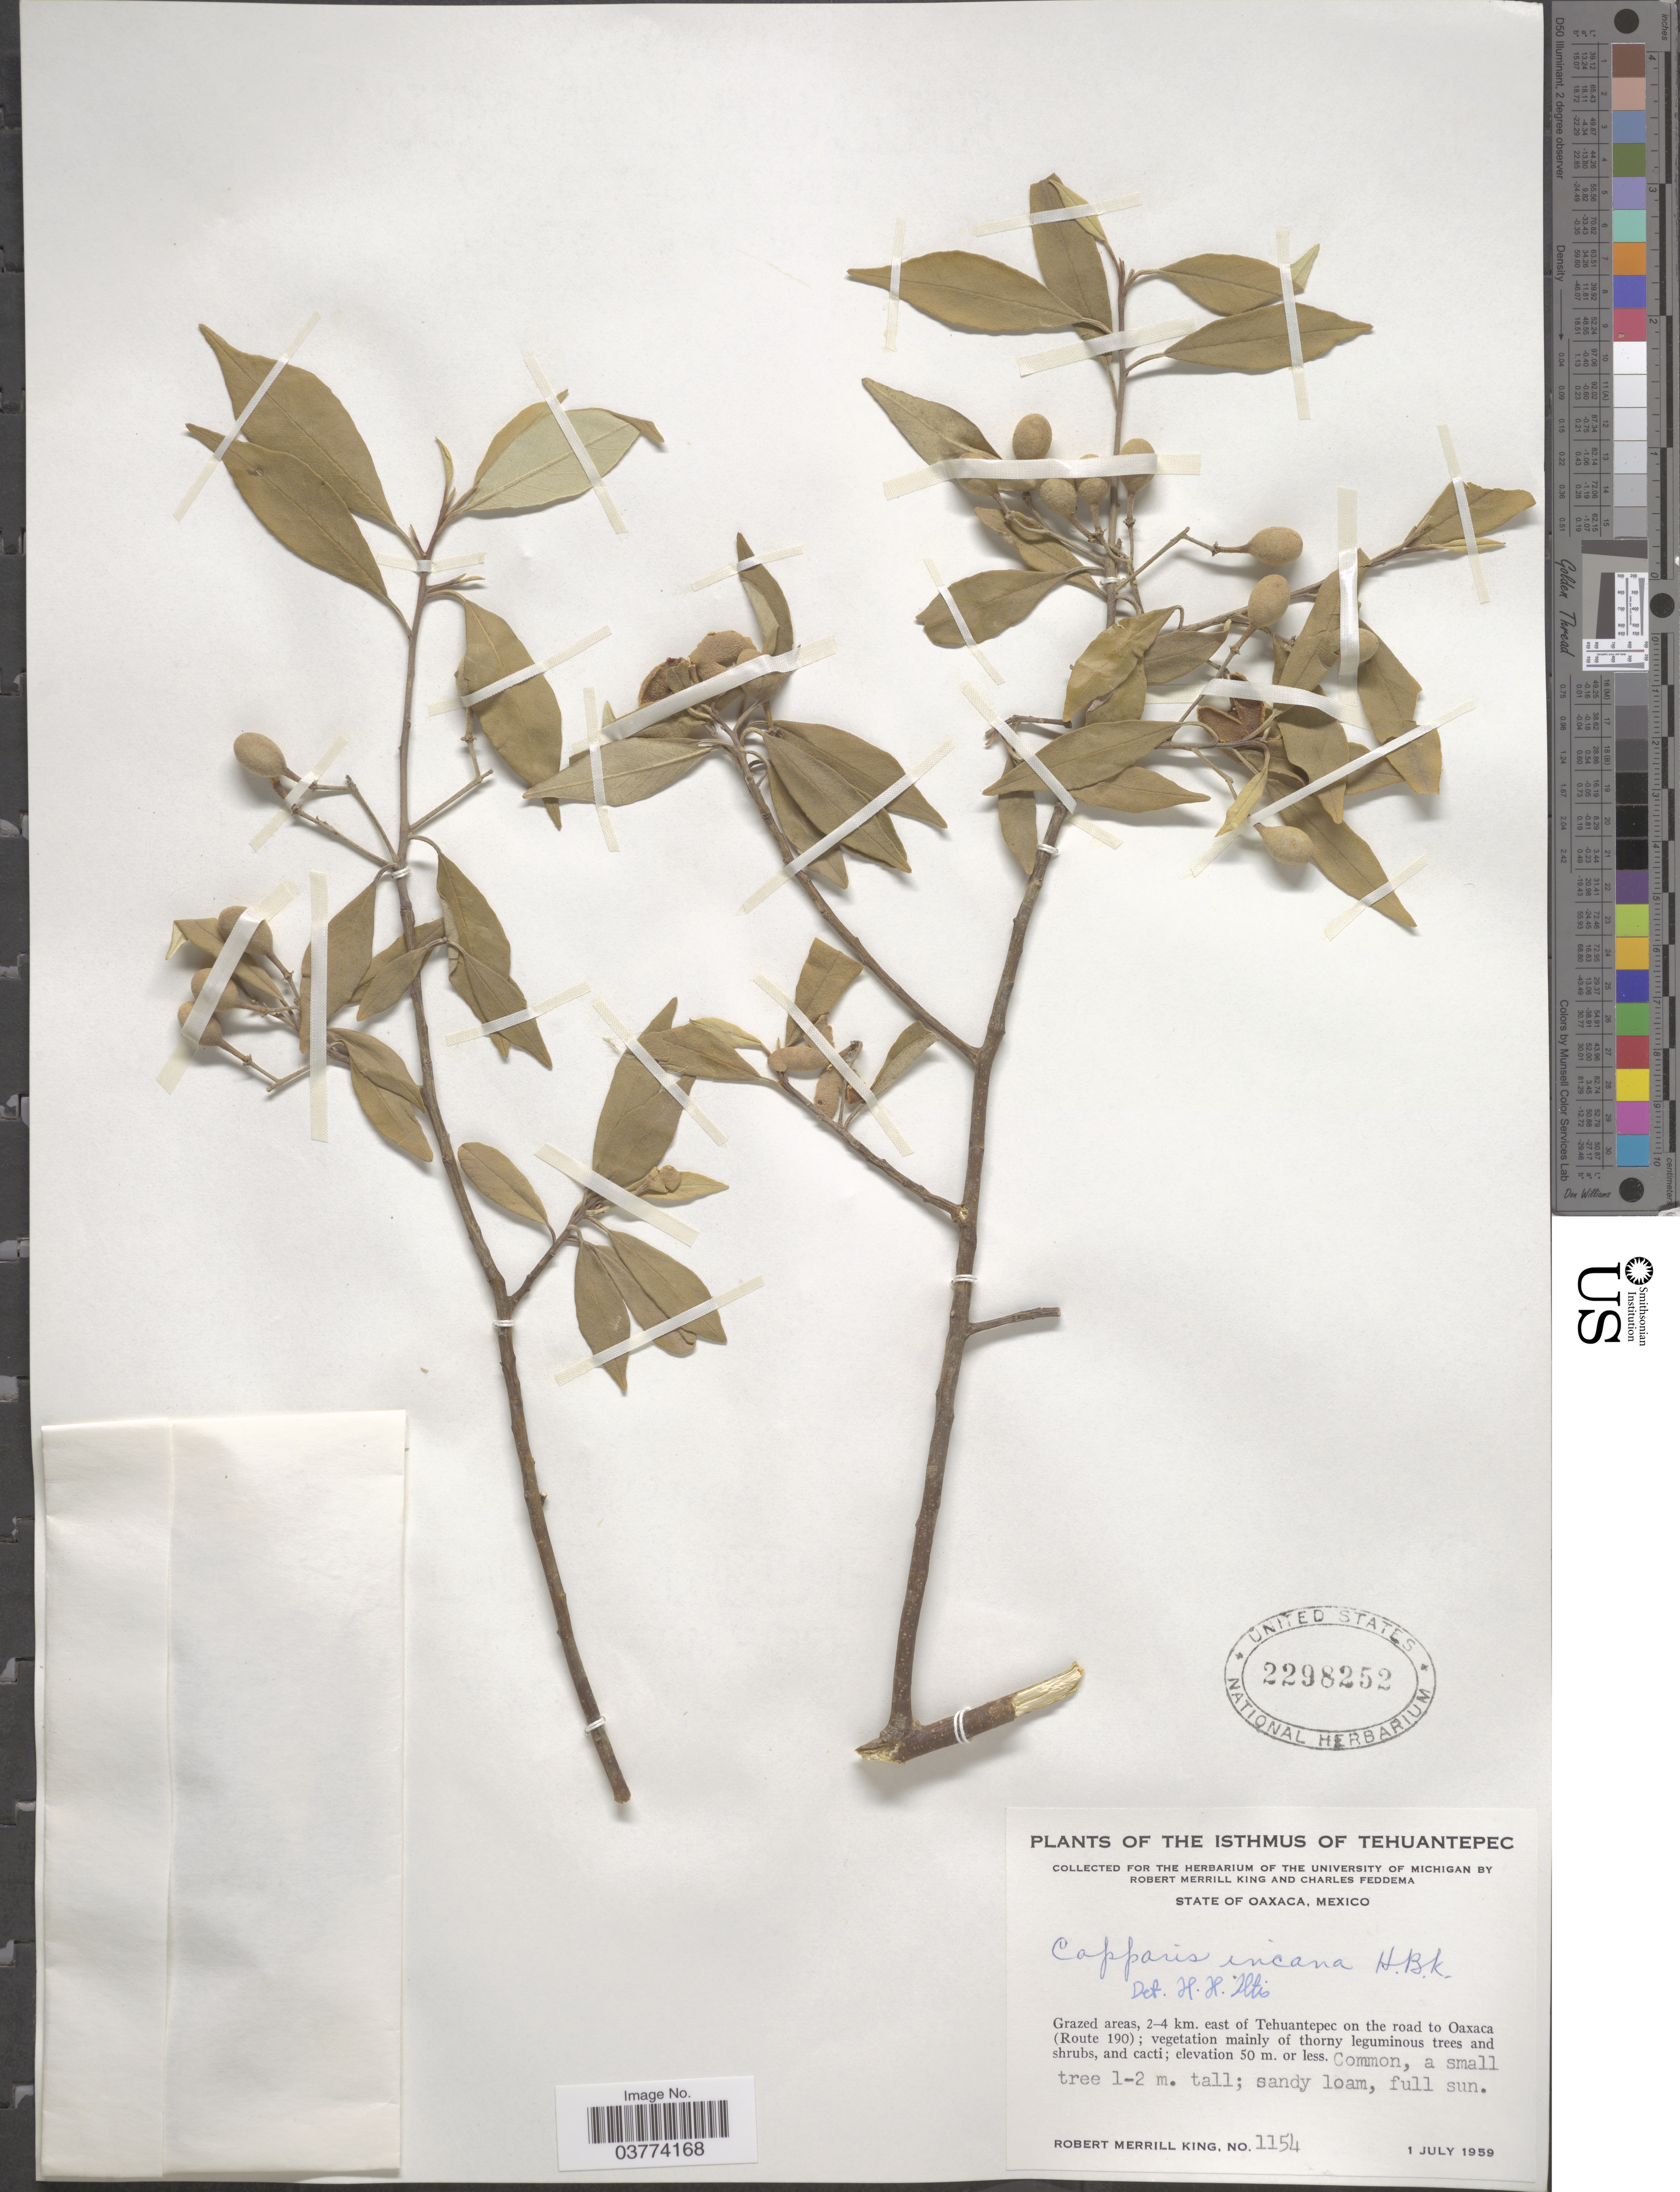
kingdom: Plantae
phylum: Tracheophyta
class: Magnoliopsida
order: Brassicales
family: Capparaceae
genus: Quadrella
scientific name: Quadrella incana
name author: (Kunth) Iltis & Cornejo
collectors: R. M. King & C. Feddema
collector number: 1154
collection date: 1959-07-01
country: Mexico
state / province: Oaxaca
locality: The Isthmus of Tehuantepec. Grazed areas, 2-4 km. east of Tehuantepec on the road to Oaxaca (Route 190).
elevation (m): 50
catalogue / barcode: US 2298252